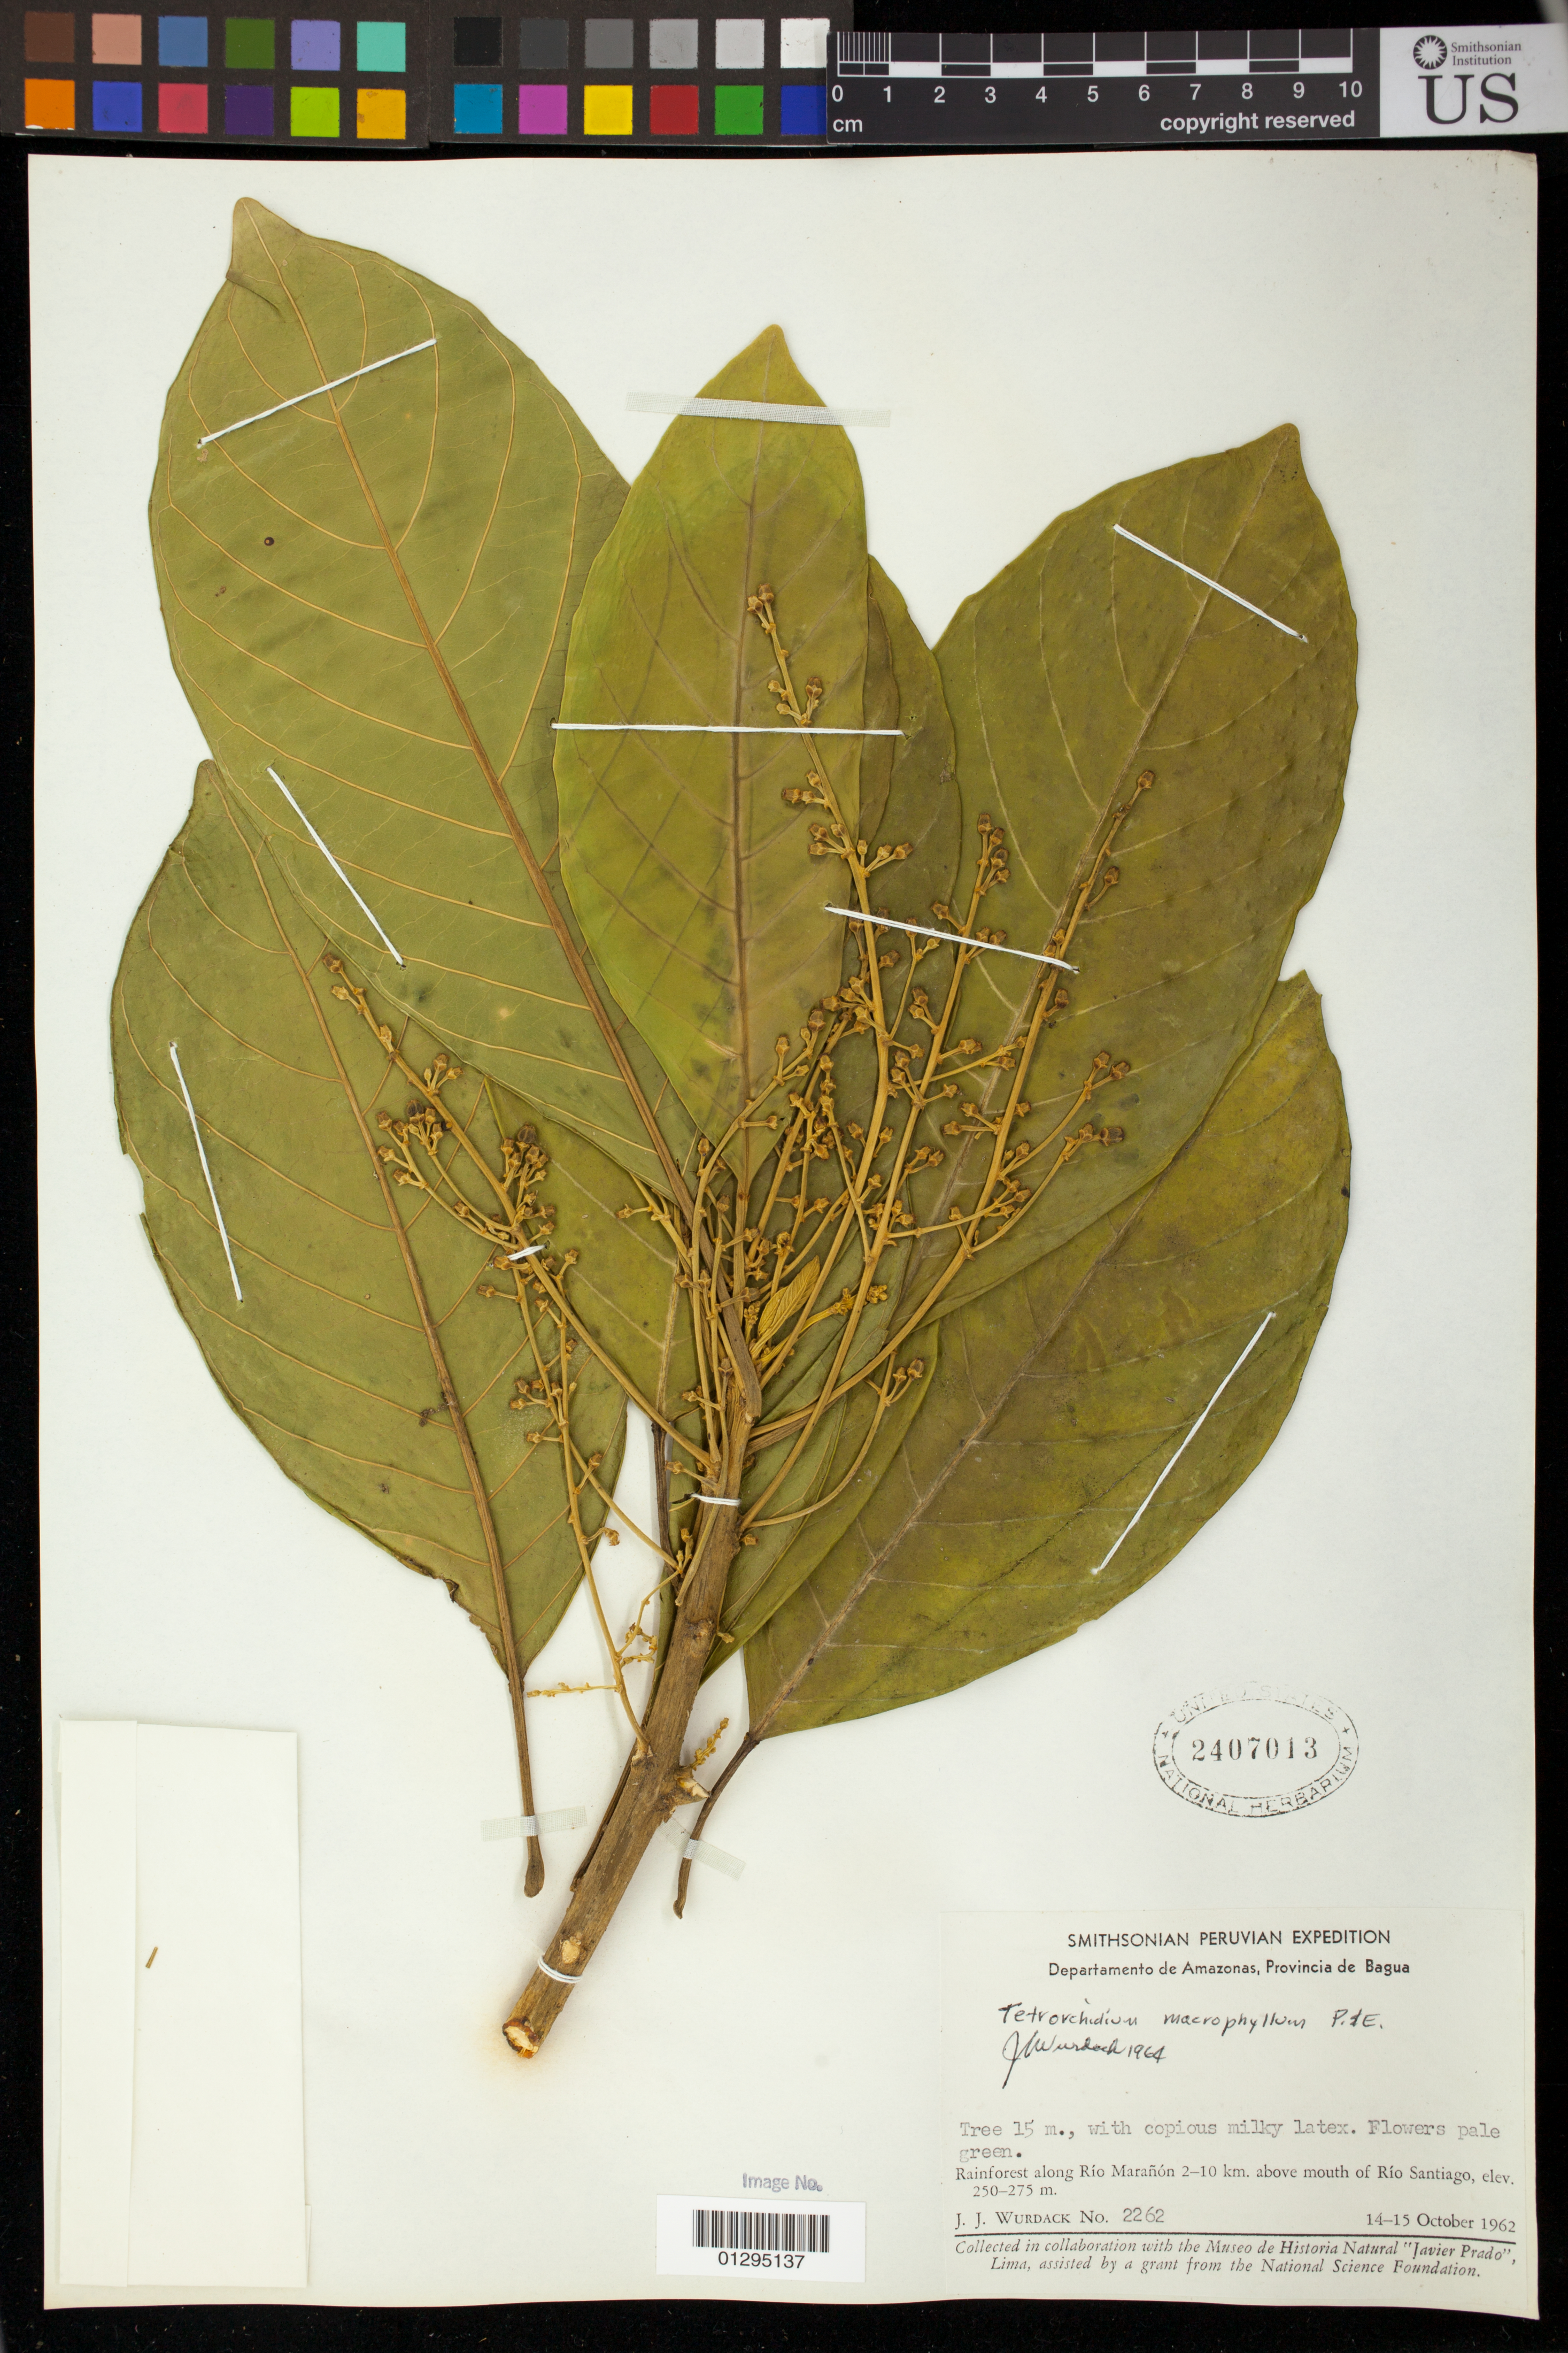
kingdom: Plantae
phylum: Tracheophyta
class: Magnoliopsida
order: Malpighiales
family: Euphorbiaceae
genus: Tetrorchidium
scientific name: Tetrorchidium macrophyllum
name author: Müll. Arg.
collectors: J. J. Wurdack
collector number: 2262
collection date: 1962-10-14/1962-10-15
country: Peru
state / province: Amazonas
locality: Bagua. Rainforest along Río Marañón 2-10 km. above mouth of Río Santiago.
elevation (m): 250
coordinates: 4°25'24"S, 37°27'15"W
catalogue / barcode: US 2407013